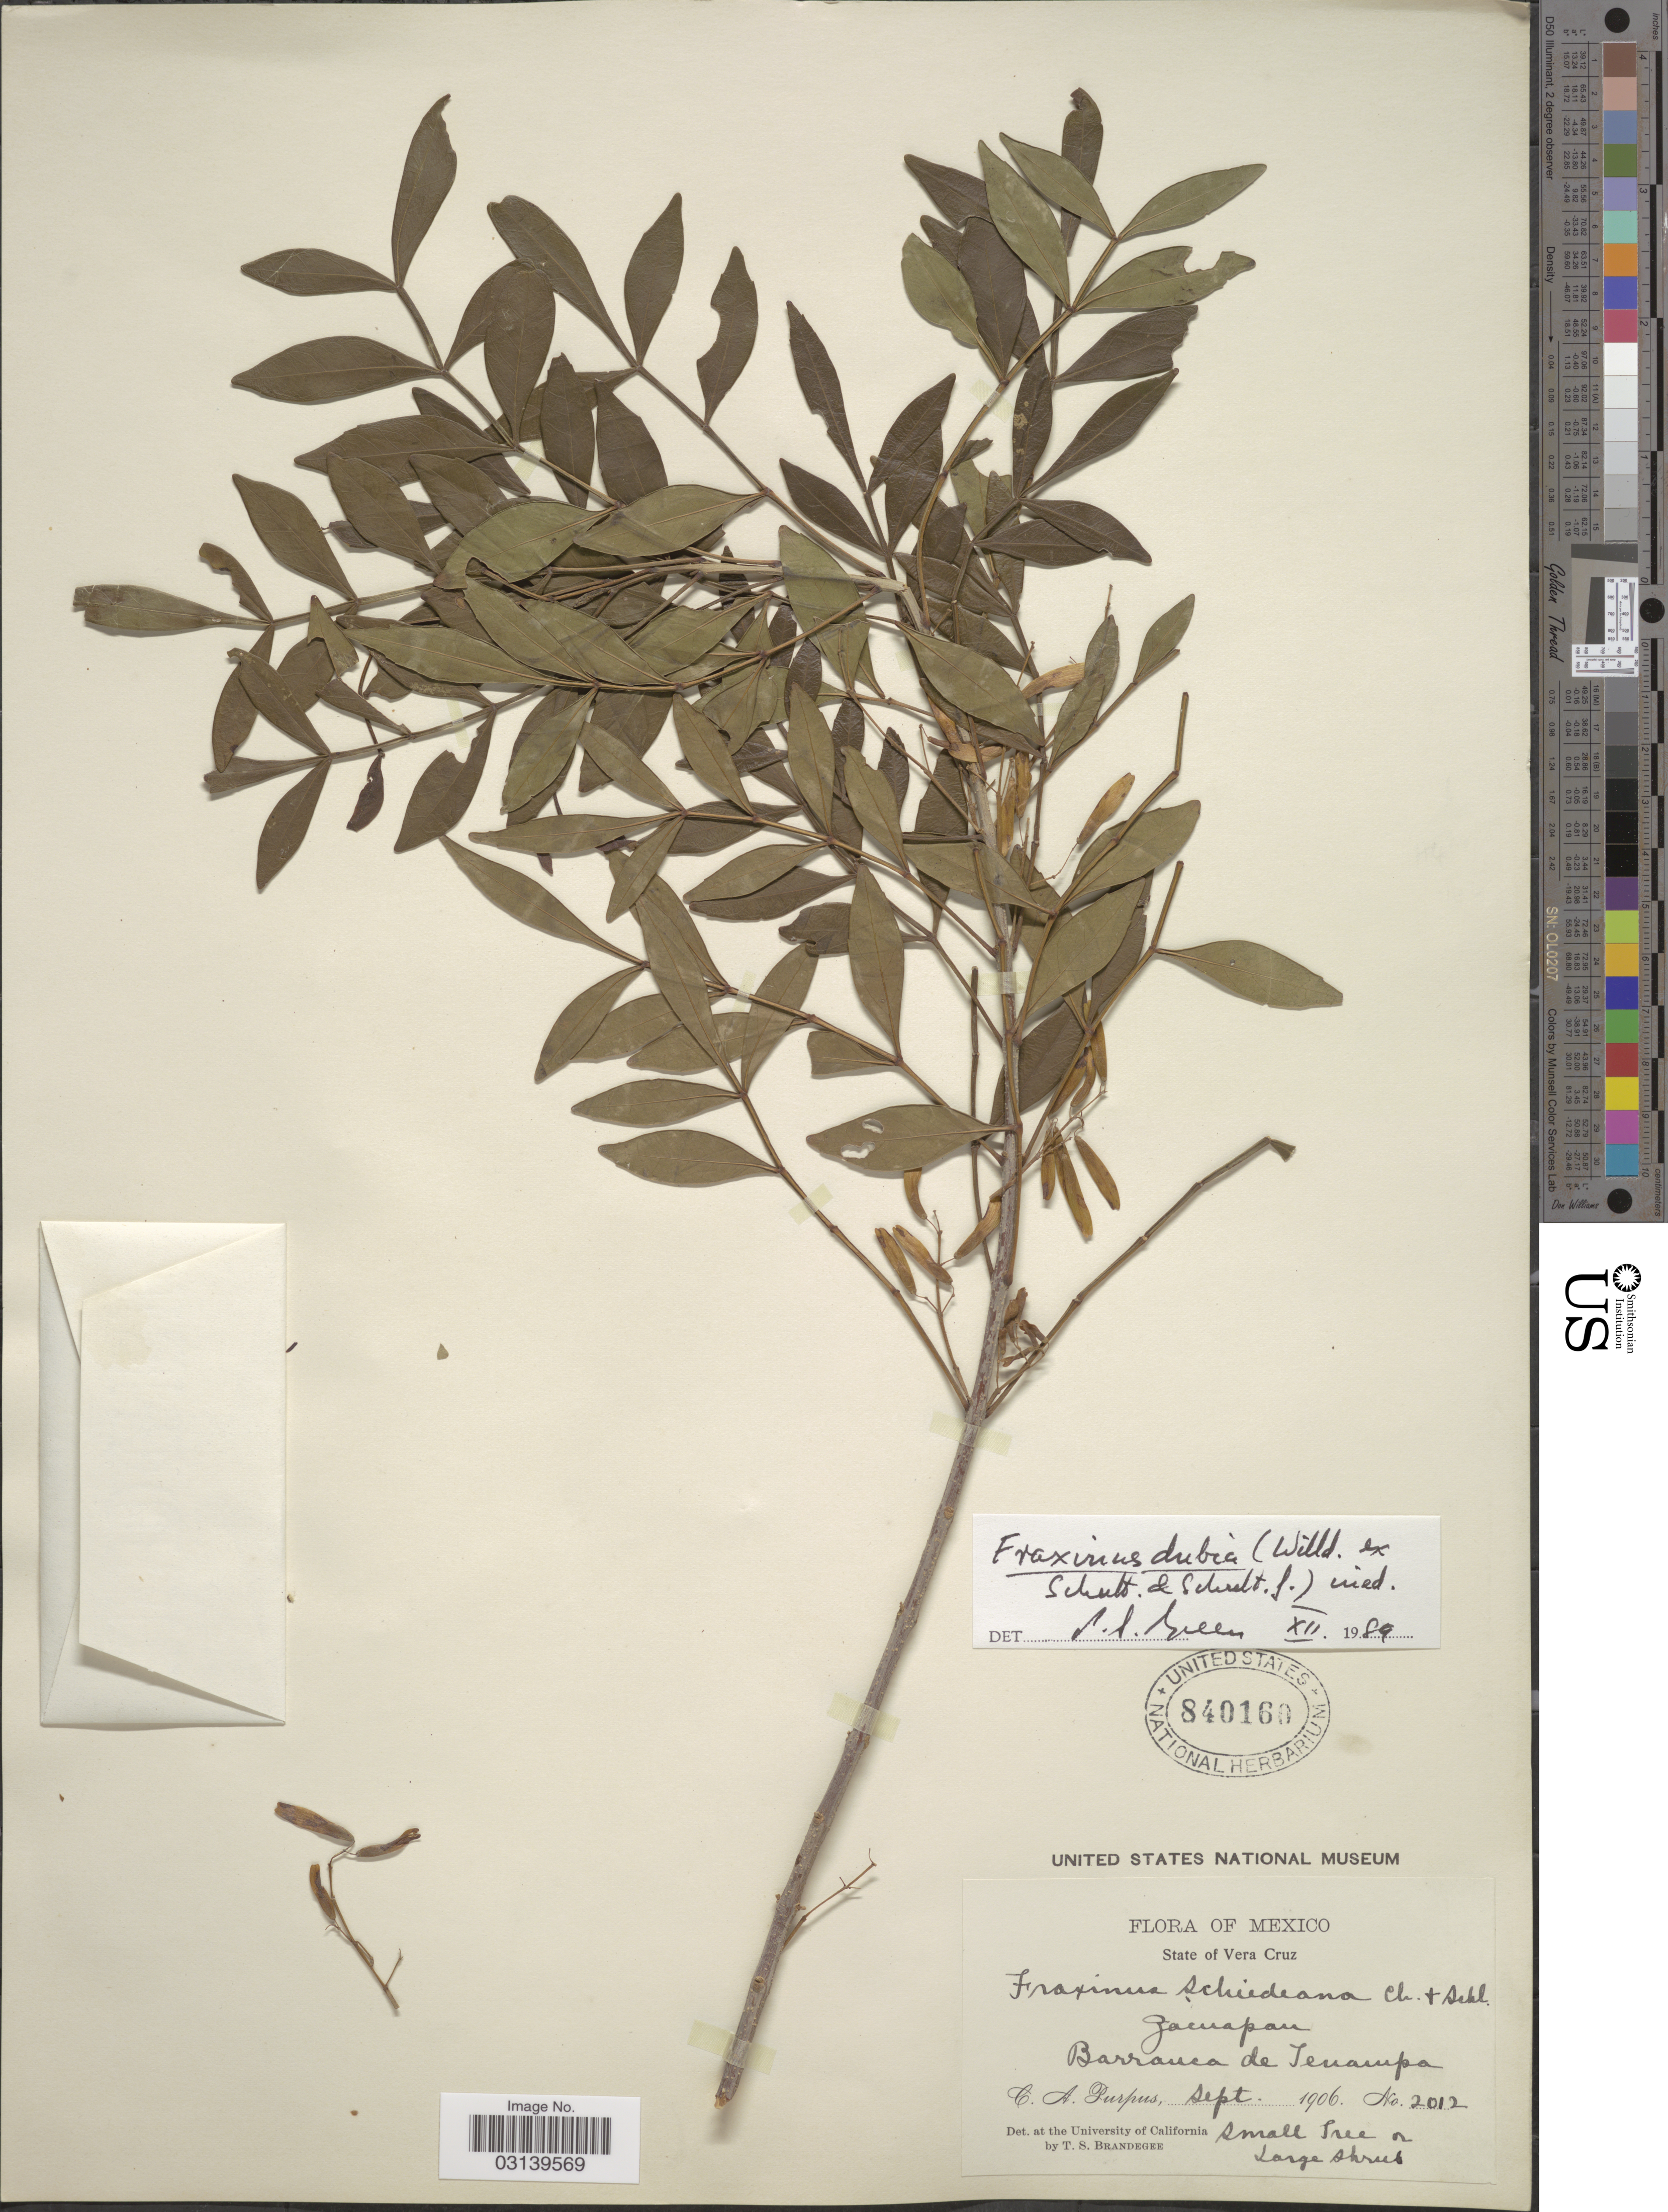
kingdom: Plantae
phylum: Tracheophyta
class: Magnoliopsida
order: Lamiales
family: Oleaceae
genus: Fraxinus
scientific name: Fraxinus dubia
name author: (Willd. ex Schult. & Schult. f.) P.S. Green & M. Nee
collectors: C. A. Purpus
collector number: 2012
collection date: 1906-09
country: Mexico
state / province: Veracruz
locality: Vera Cruz, Zacuapan, Barranca de Tenampa.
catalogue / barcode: US 840160